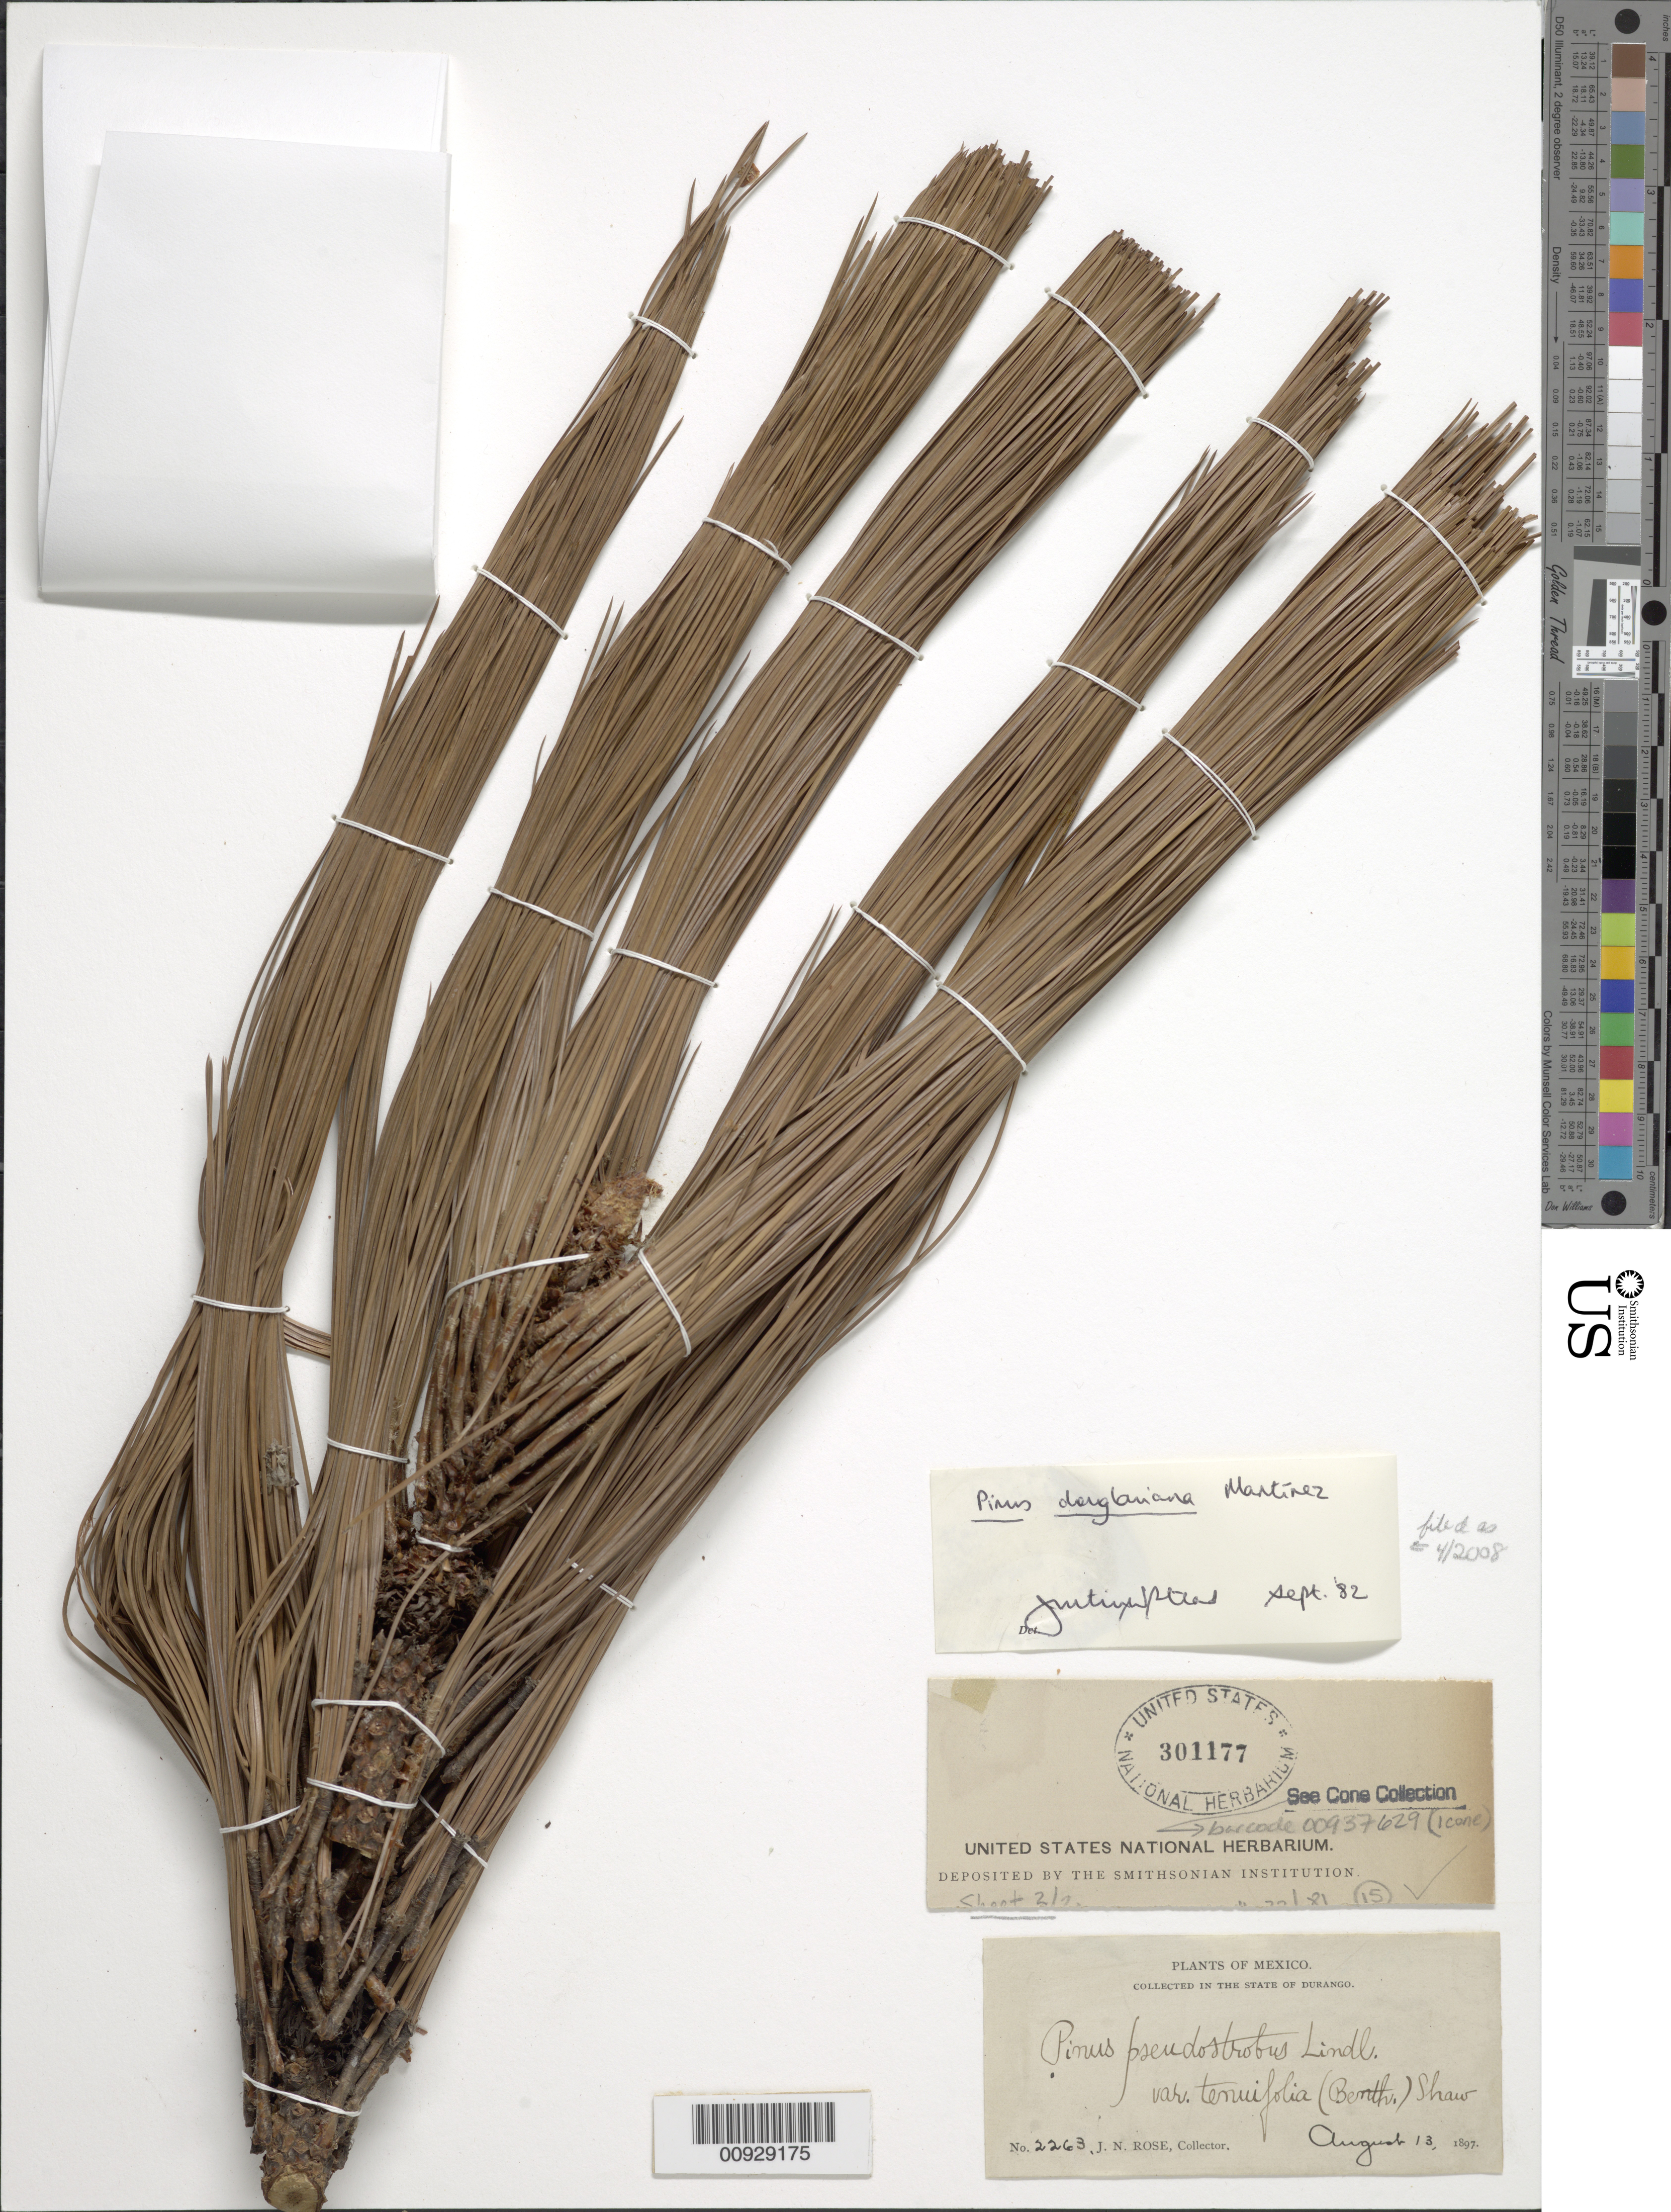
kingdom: Plantae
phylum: Tracheophyta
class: Pinopsida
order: Pinales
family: Pinaceae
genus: Pinus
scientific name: Pinus douglasiana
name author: Martínez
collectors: J. N. Rose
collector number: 2263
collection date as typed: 13 Aug 1897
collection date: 1897-08-13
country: Mexico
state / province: Durango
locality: Edo. Durango.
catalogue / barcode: US 301177